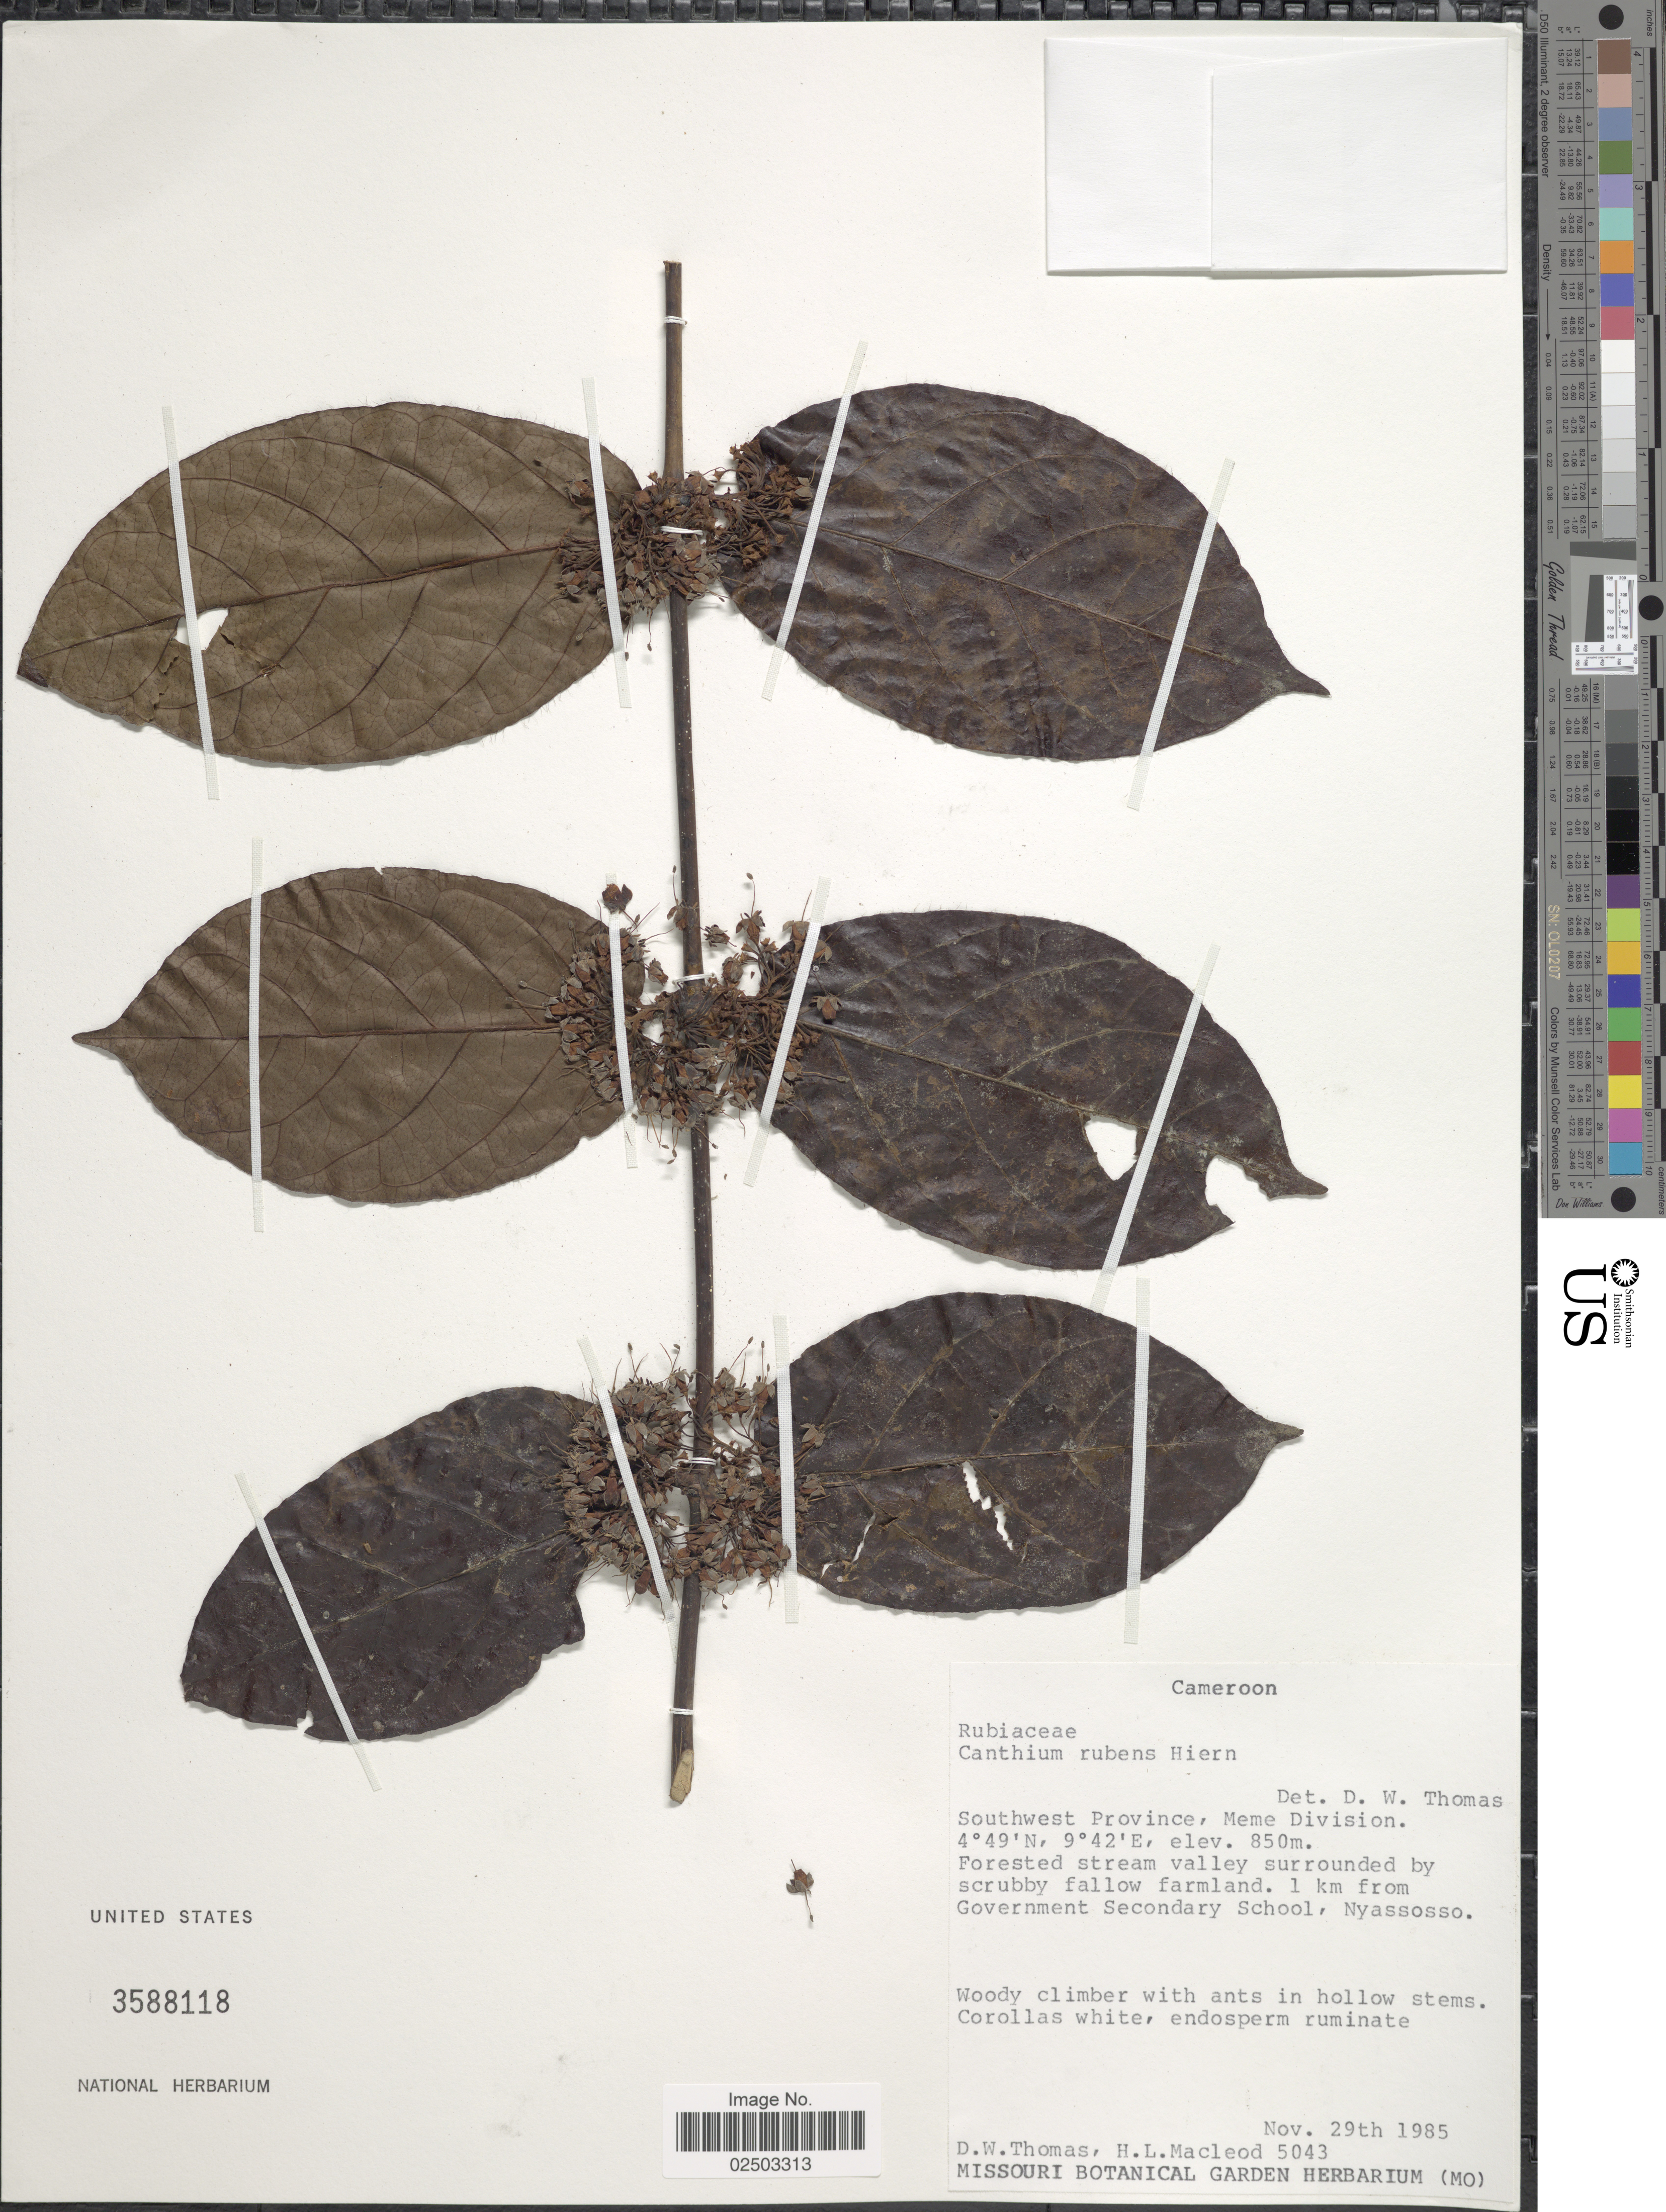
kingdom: Plantae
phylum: Tracheophyta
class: Magnoliopsida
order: Gentianales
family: Rubiaceae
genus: Canthium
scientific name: Canthium rubens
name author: Hiern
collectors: D. W. Thomas & H. Macleod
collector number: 5043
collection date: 1985-11-29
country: Cameroon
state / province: Sud-Ouest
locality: Southwest Province, Meme Division, 1 km from Government Secondary School, Nyassosso.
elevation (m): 850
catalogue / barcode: US 3588118